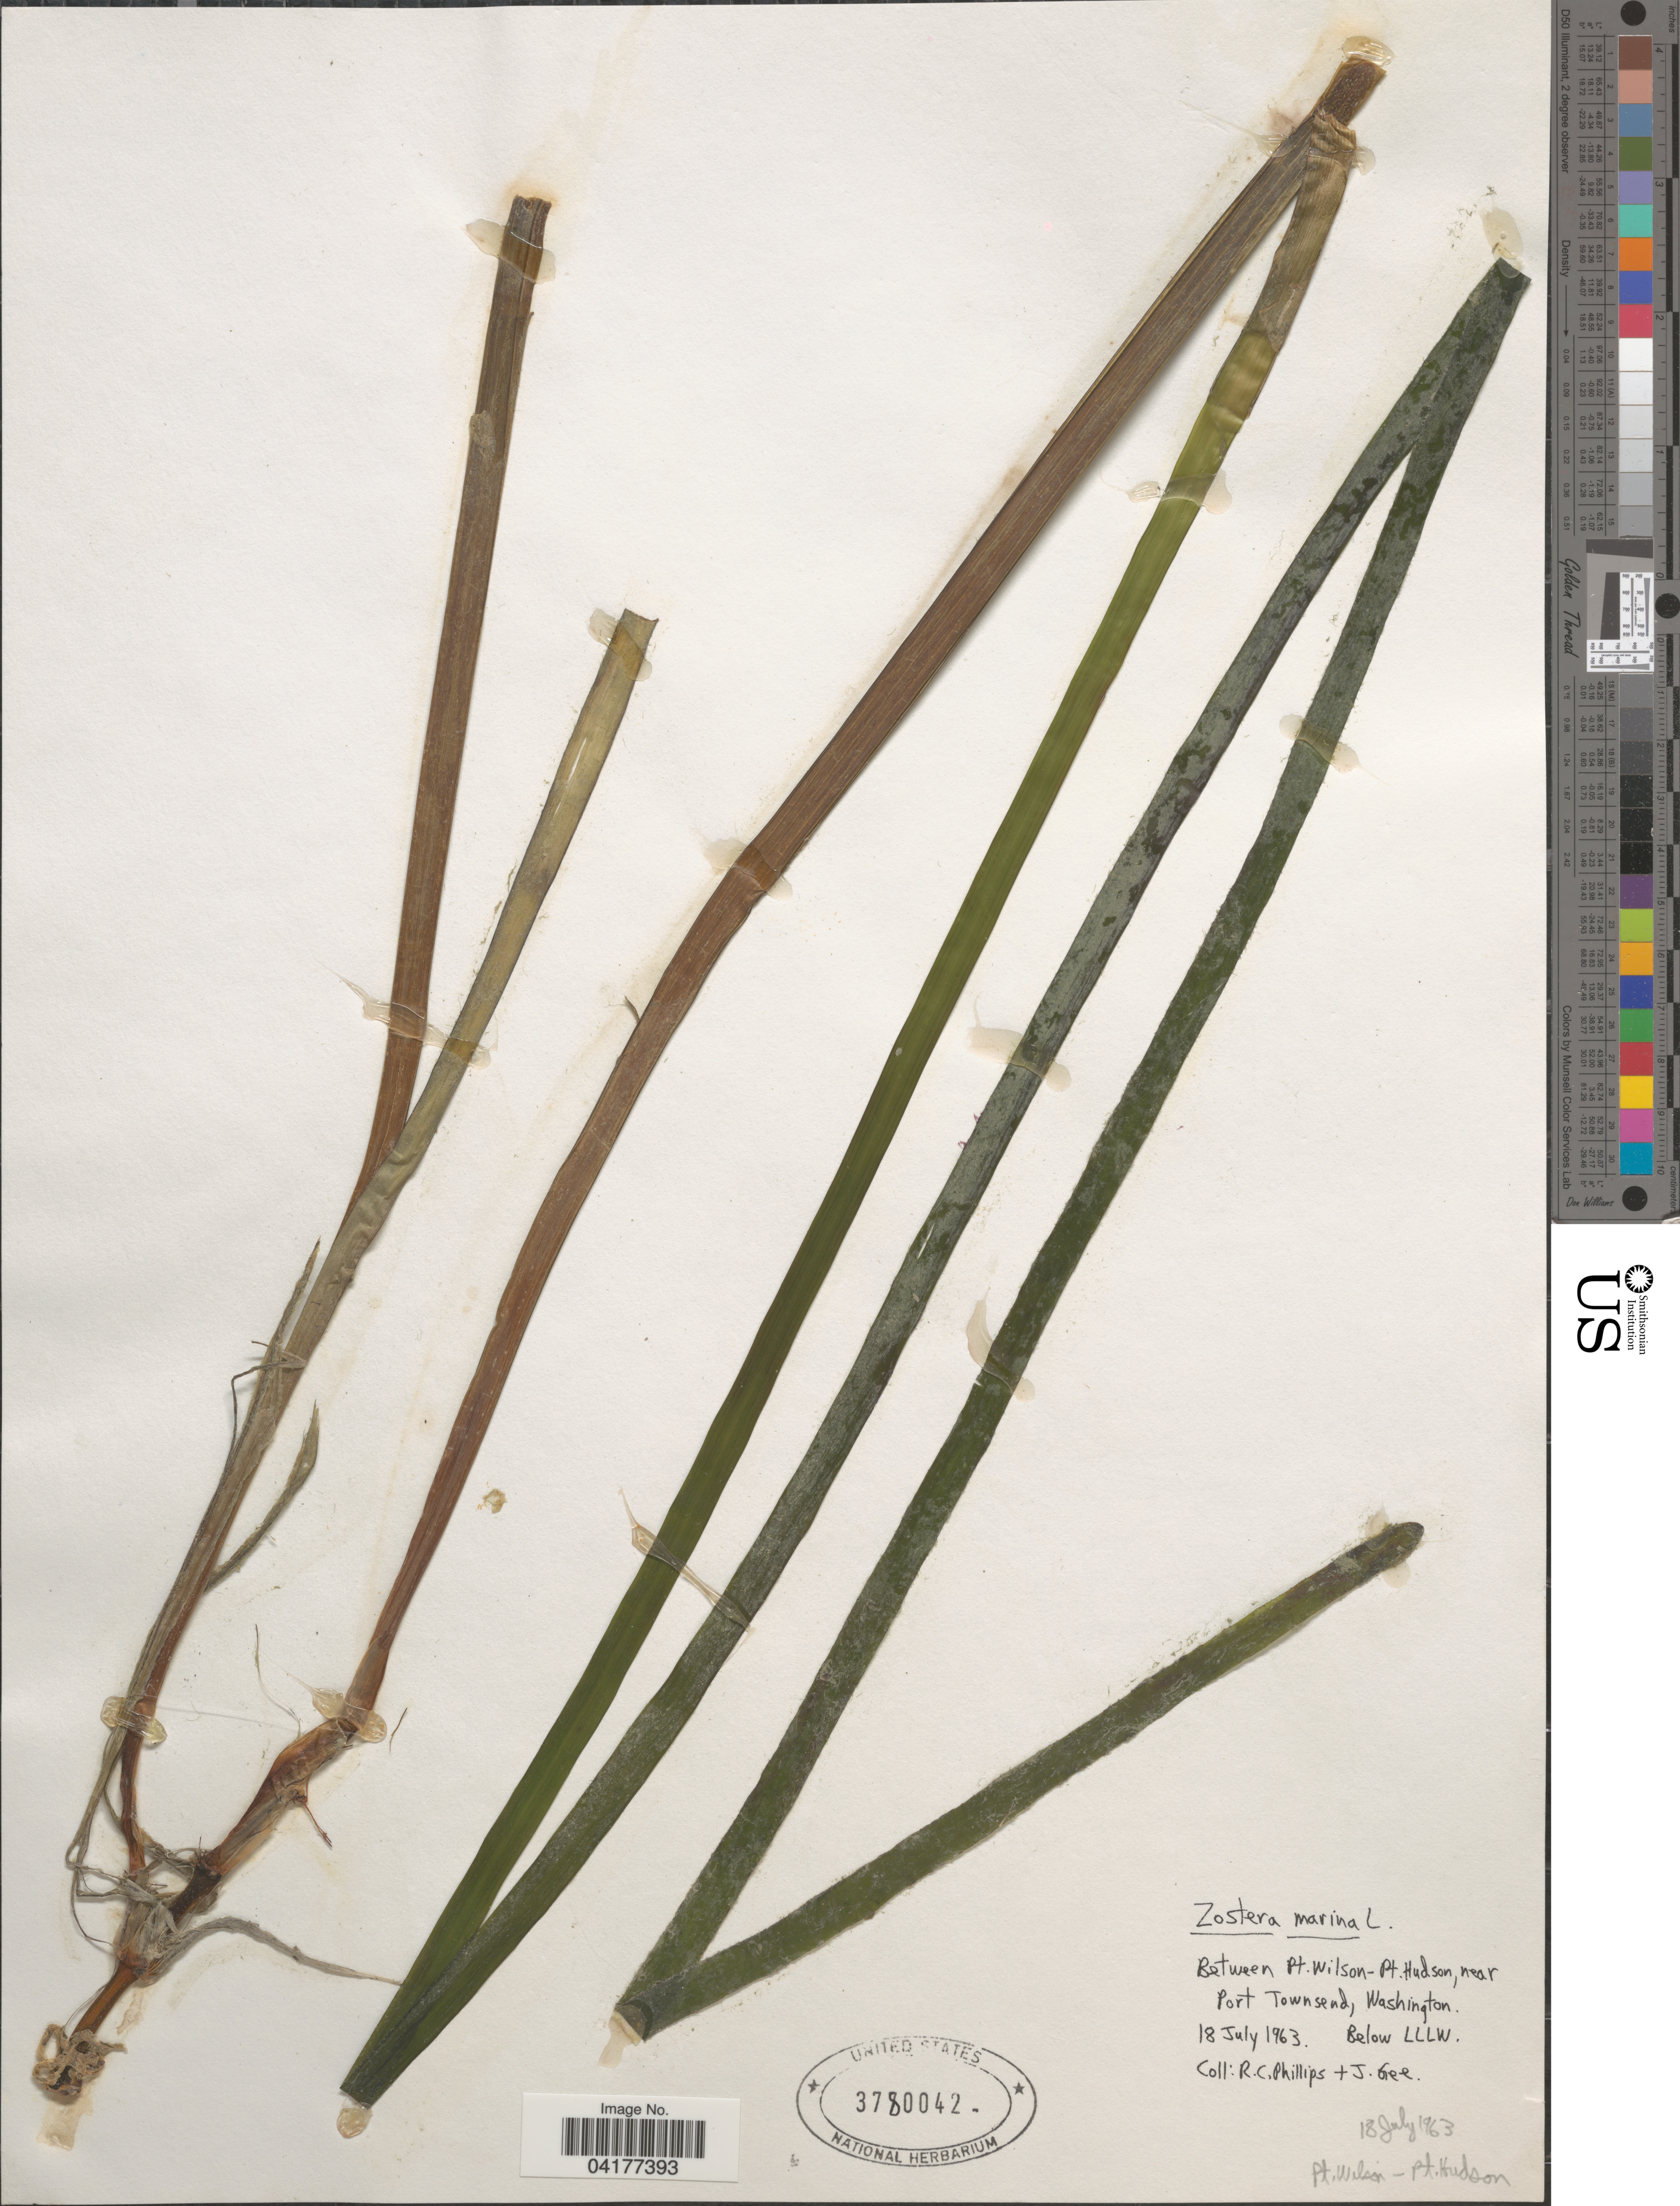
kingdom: Plantae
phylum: Tracheophyta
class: Liliopsida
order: Alismatales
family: Zosteraceae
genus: Zostera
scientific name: Zostera marina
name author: L.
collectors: R. C. Phillips & J. Gee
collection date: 1963-07-18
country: United States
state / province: Washington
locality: Between Pt. Wilson-Pt. Hudson, near Port Townsend. Below LLLW.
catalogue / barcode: US 3780042